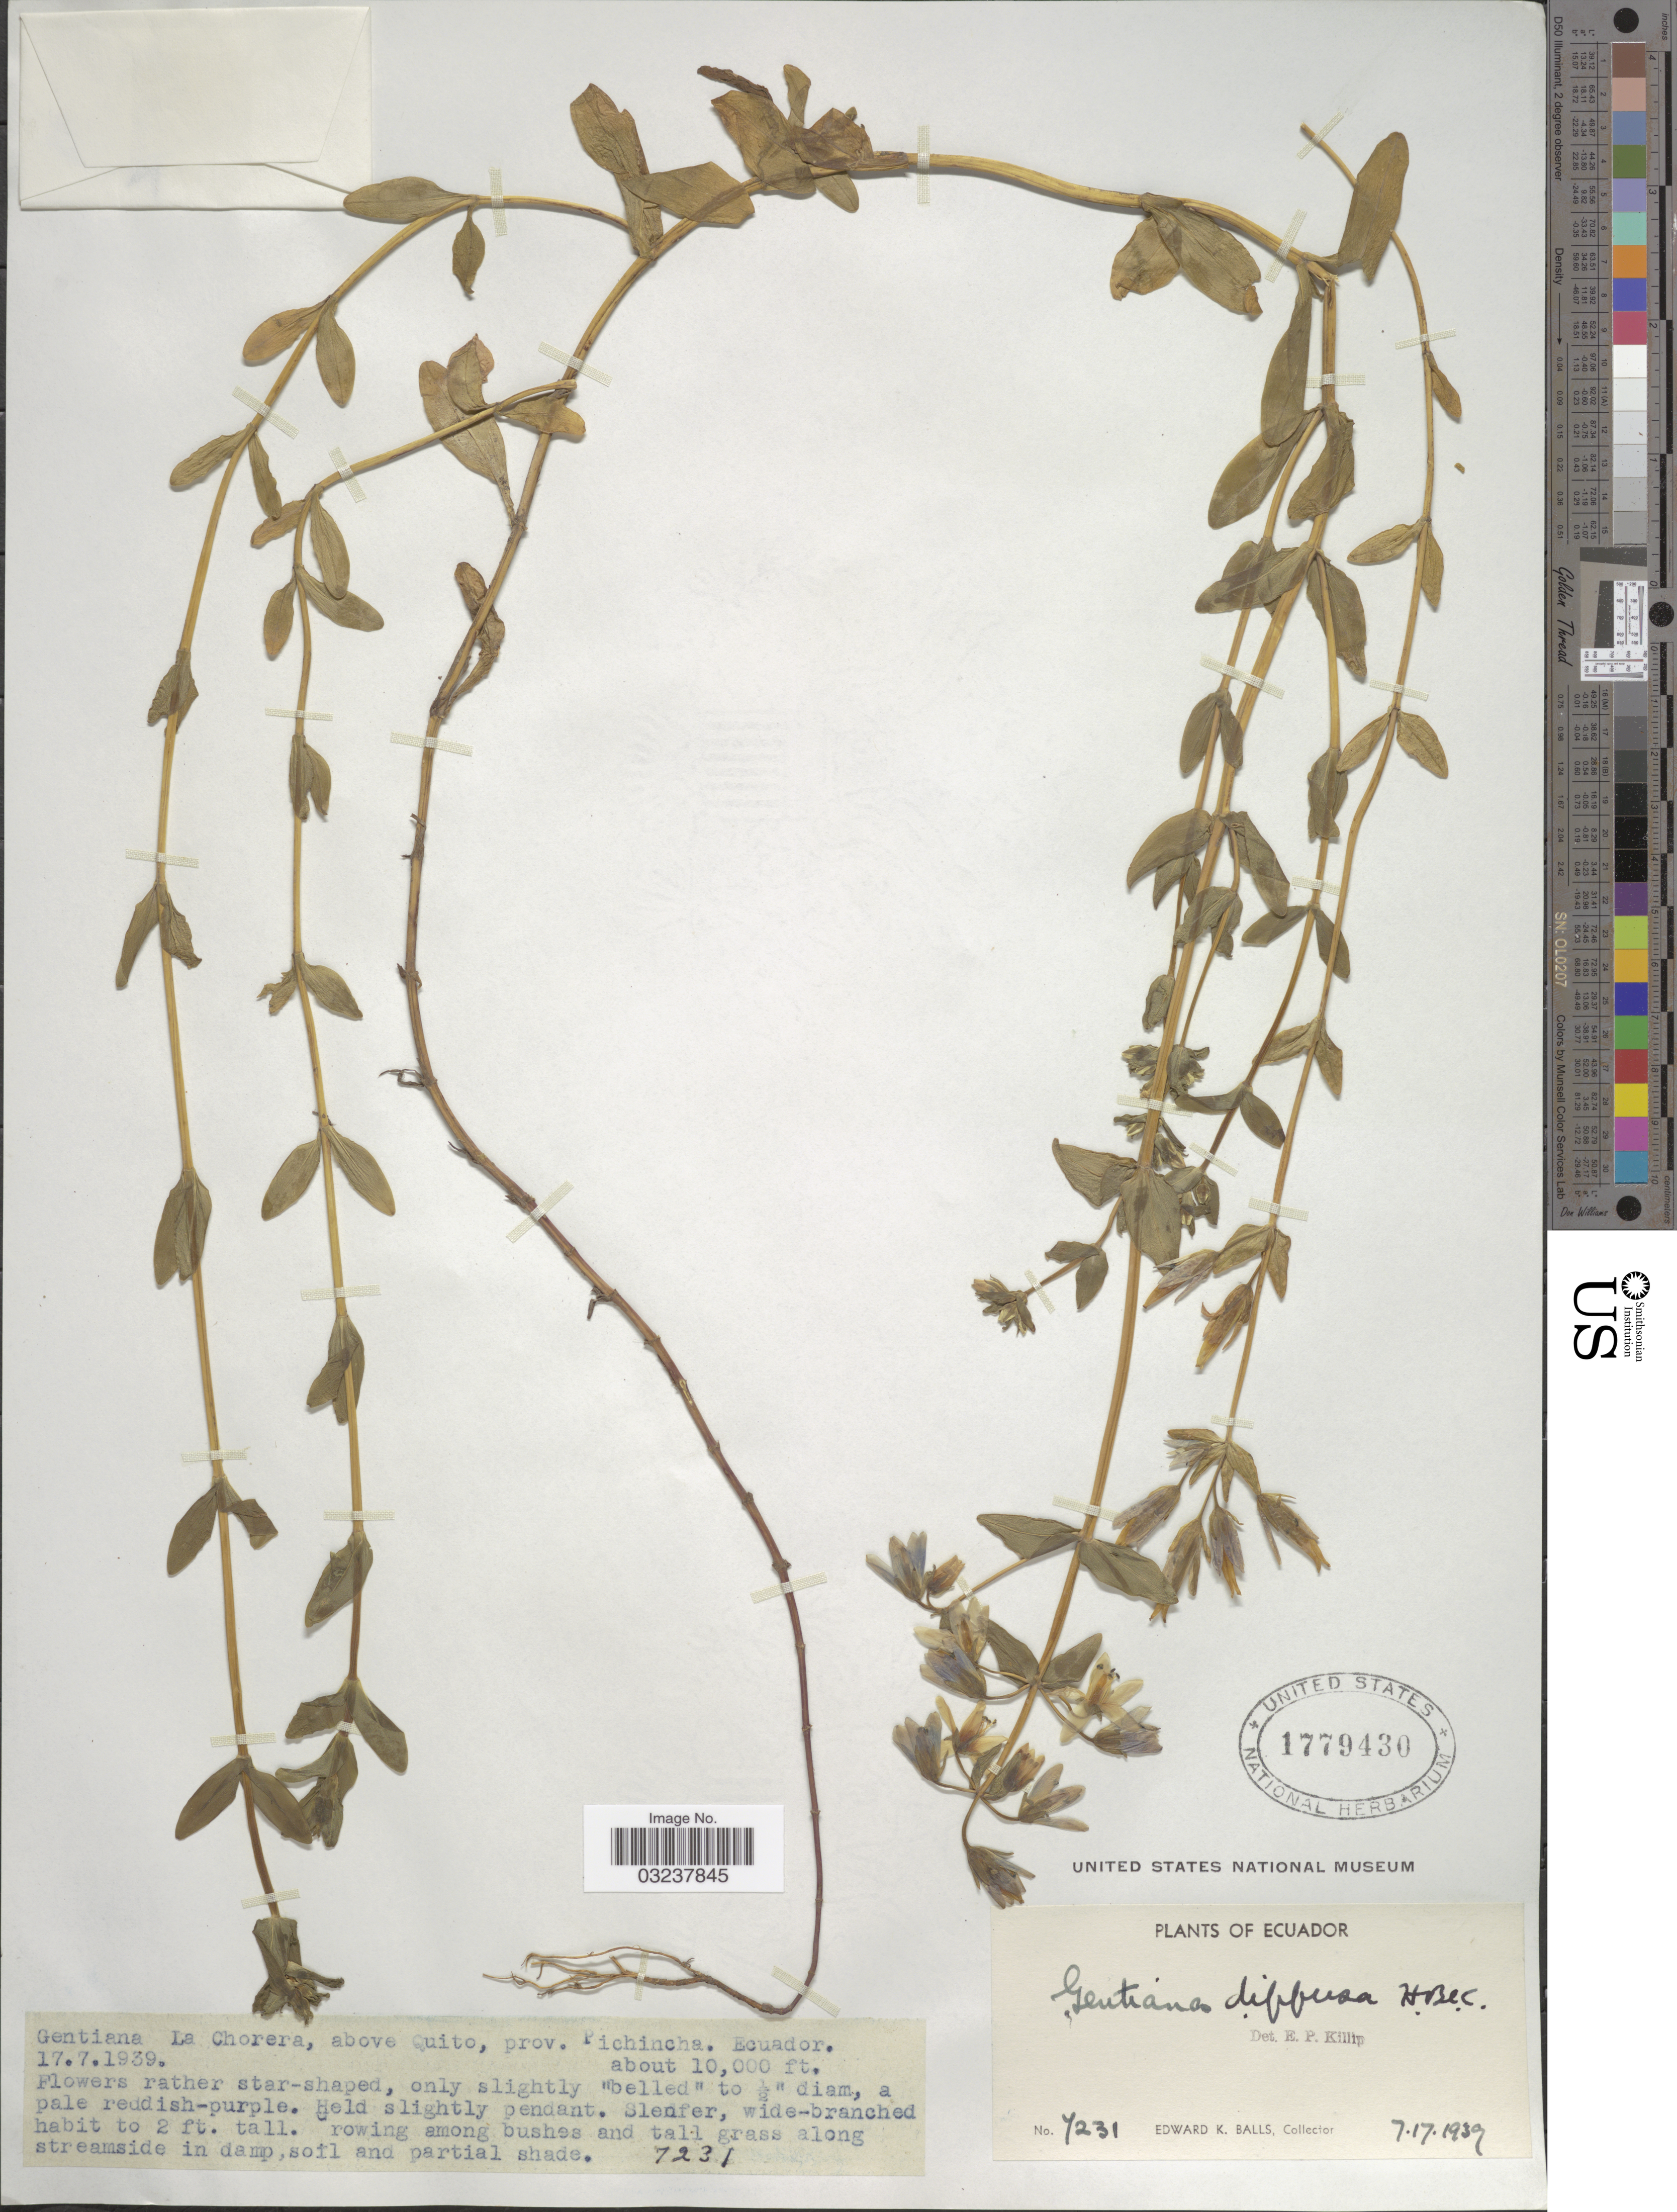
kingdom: Plantae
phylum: Tracheophyta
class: Magnoliopsida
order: Gentianales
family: Gentianaceae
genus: Gentianella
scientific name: Gentianella rapunculoides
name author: (Willd. ex Schult.) J.S. Pringle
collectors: E. K. Balls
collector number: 7231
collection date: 1939-07-17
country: Ecuador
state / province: Pichincha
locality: La Chorera, above Quito.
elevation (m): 3048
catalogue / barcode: US 1779430